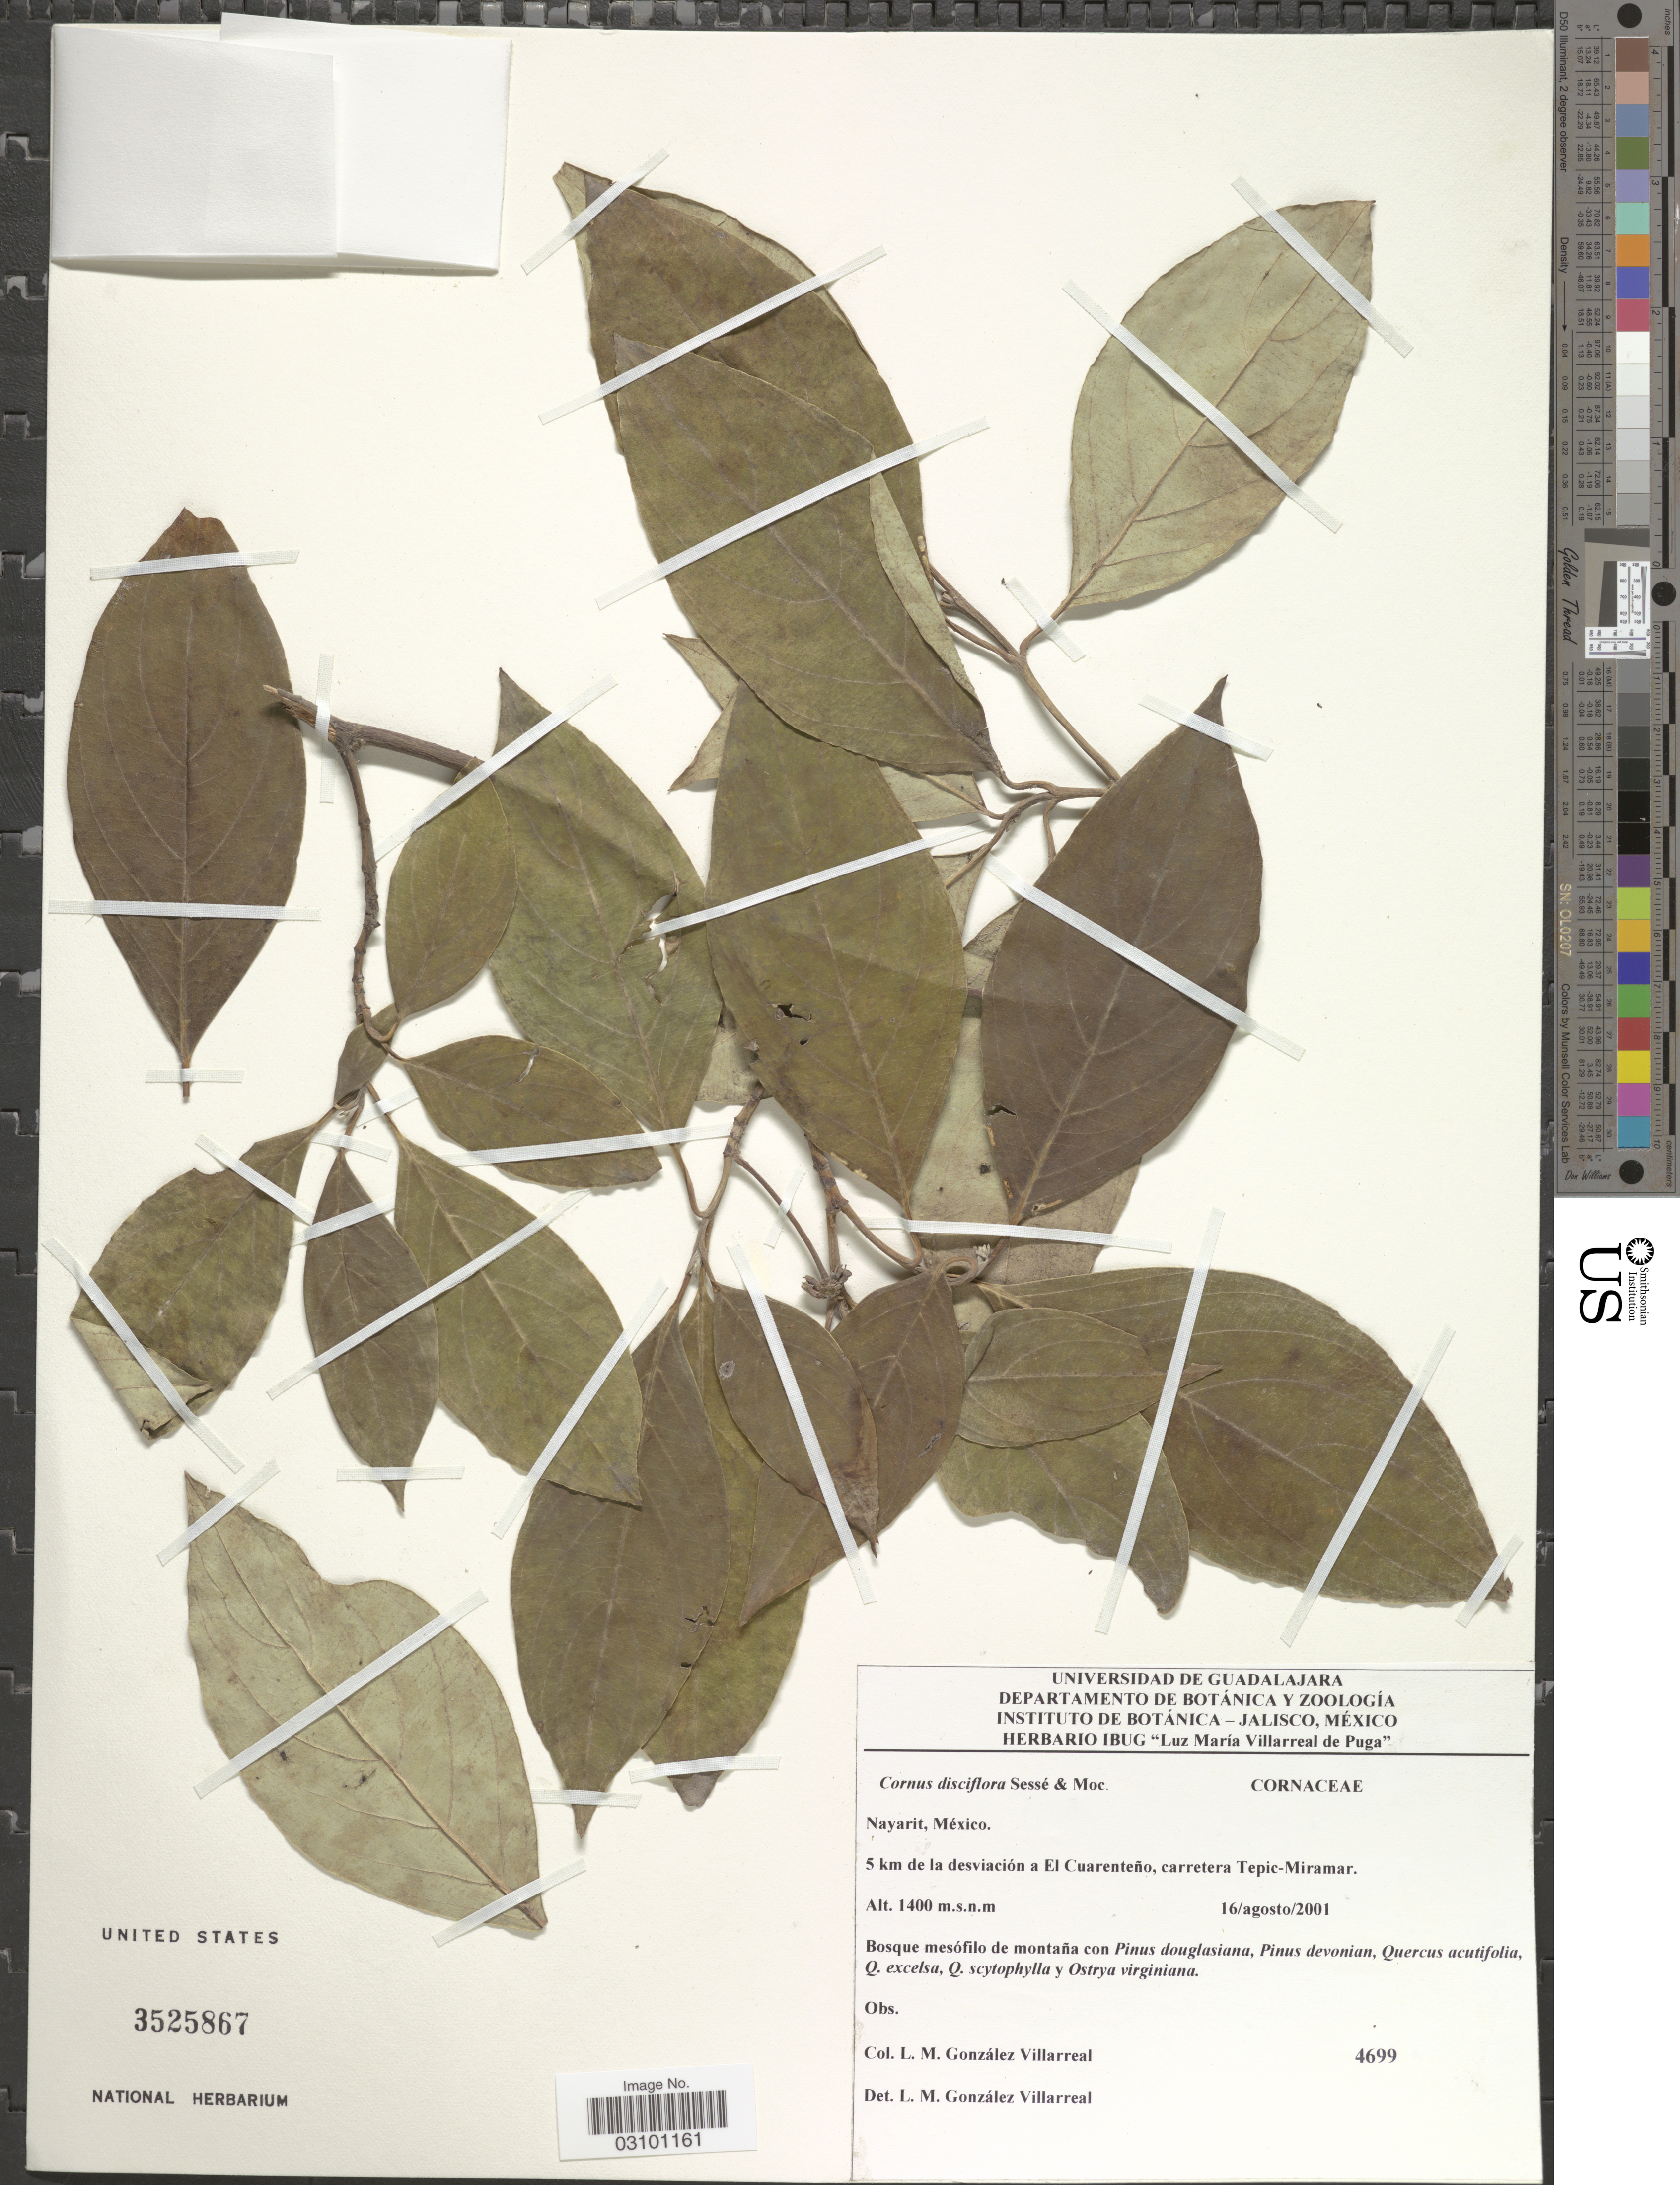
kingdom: Plantae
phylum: Tracheophyta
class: Magnoliopsida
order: Cornales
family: Cornaceae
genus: Cornus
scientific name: Cornus disciflora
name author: Moc. & Sessé ex DC.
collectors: L. M. González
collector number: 4699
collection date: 2001-08-16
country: Mexico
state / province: Nayarit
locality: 5 km de la desviación a El Cuarenteño, carretera Tepic-Miramar.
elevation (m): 1400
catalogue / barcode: US 3525867